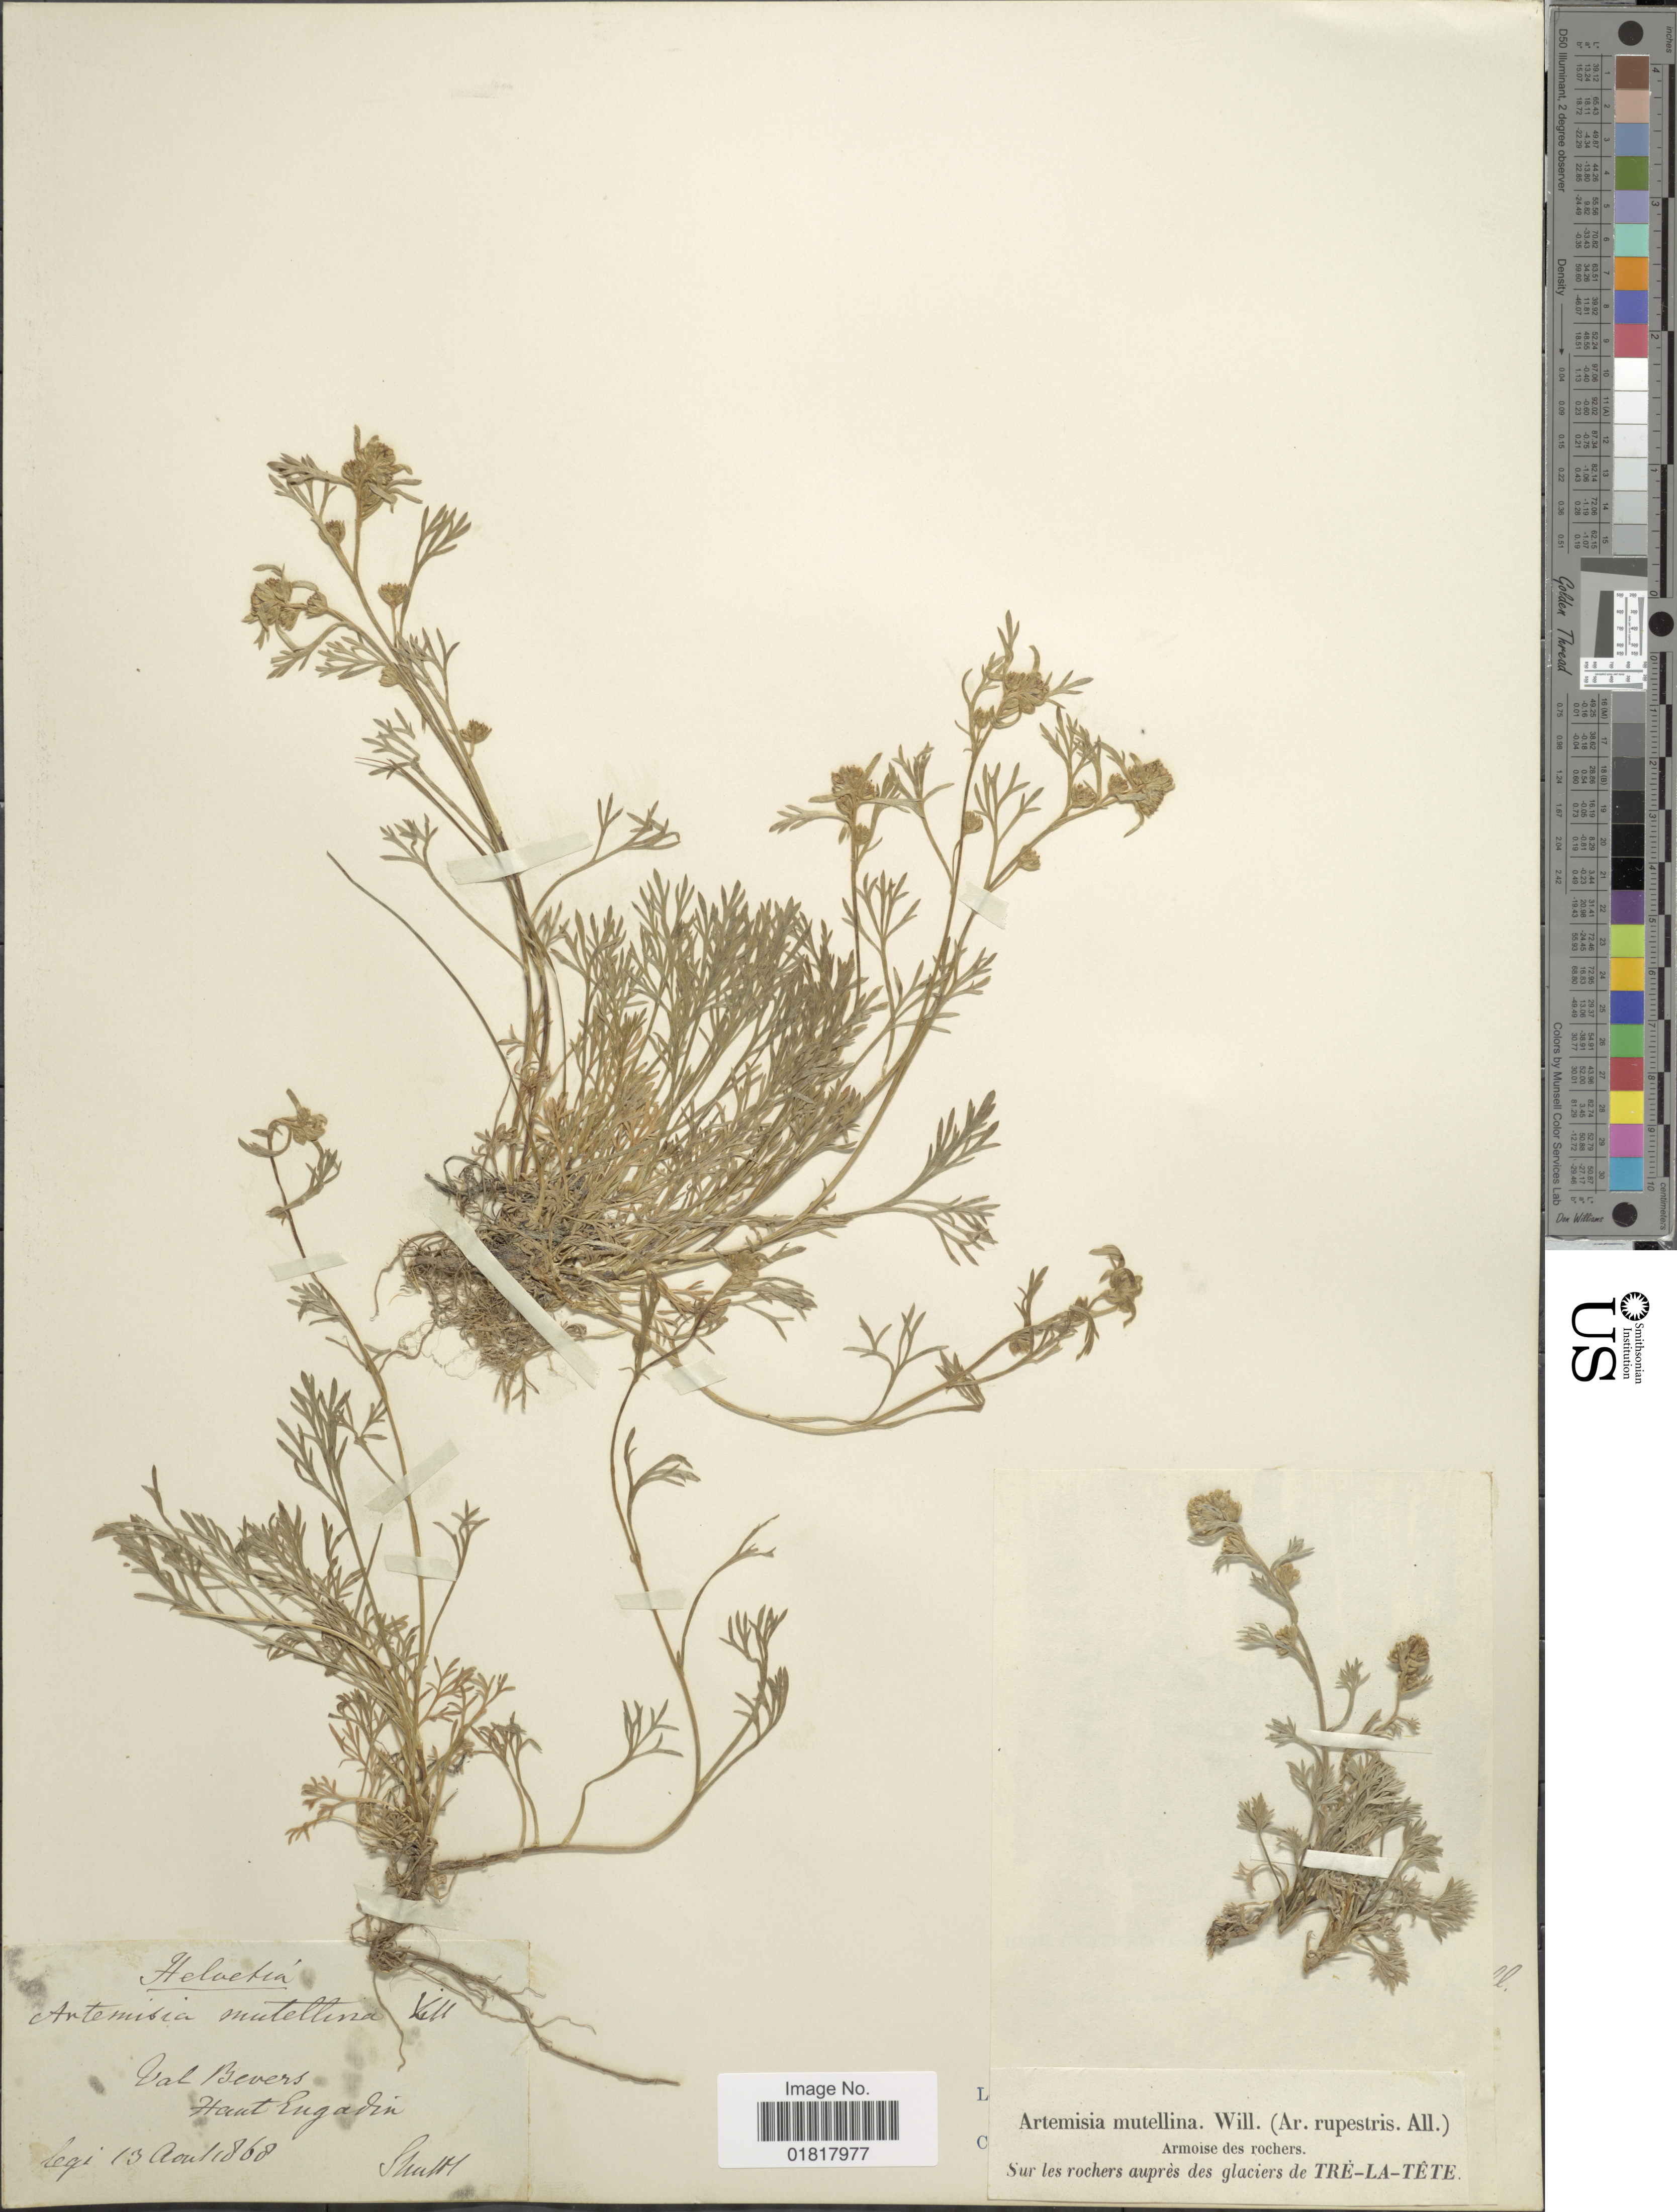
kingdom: Plantae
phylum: Tracheophyta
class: Magnoliopsida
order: Asterales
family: Asteraceae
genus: Artemisia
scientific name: Artemisia mutellina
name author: Vill.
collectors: Skult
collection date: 1868-08-13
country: Switzerland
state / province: Graubunden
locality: Helvetia, Val Bevers Haut Engadin.